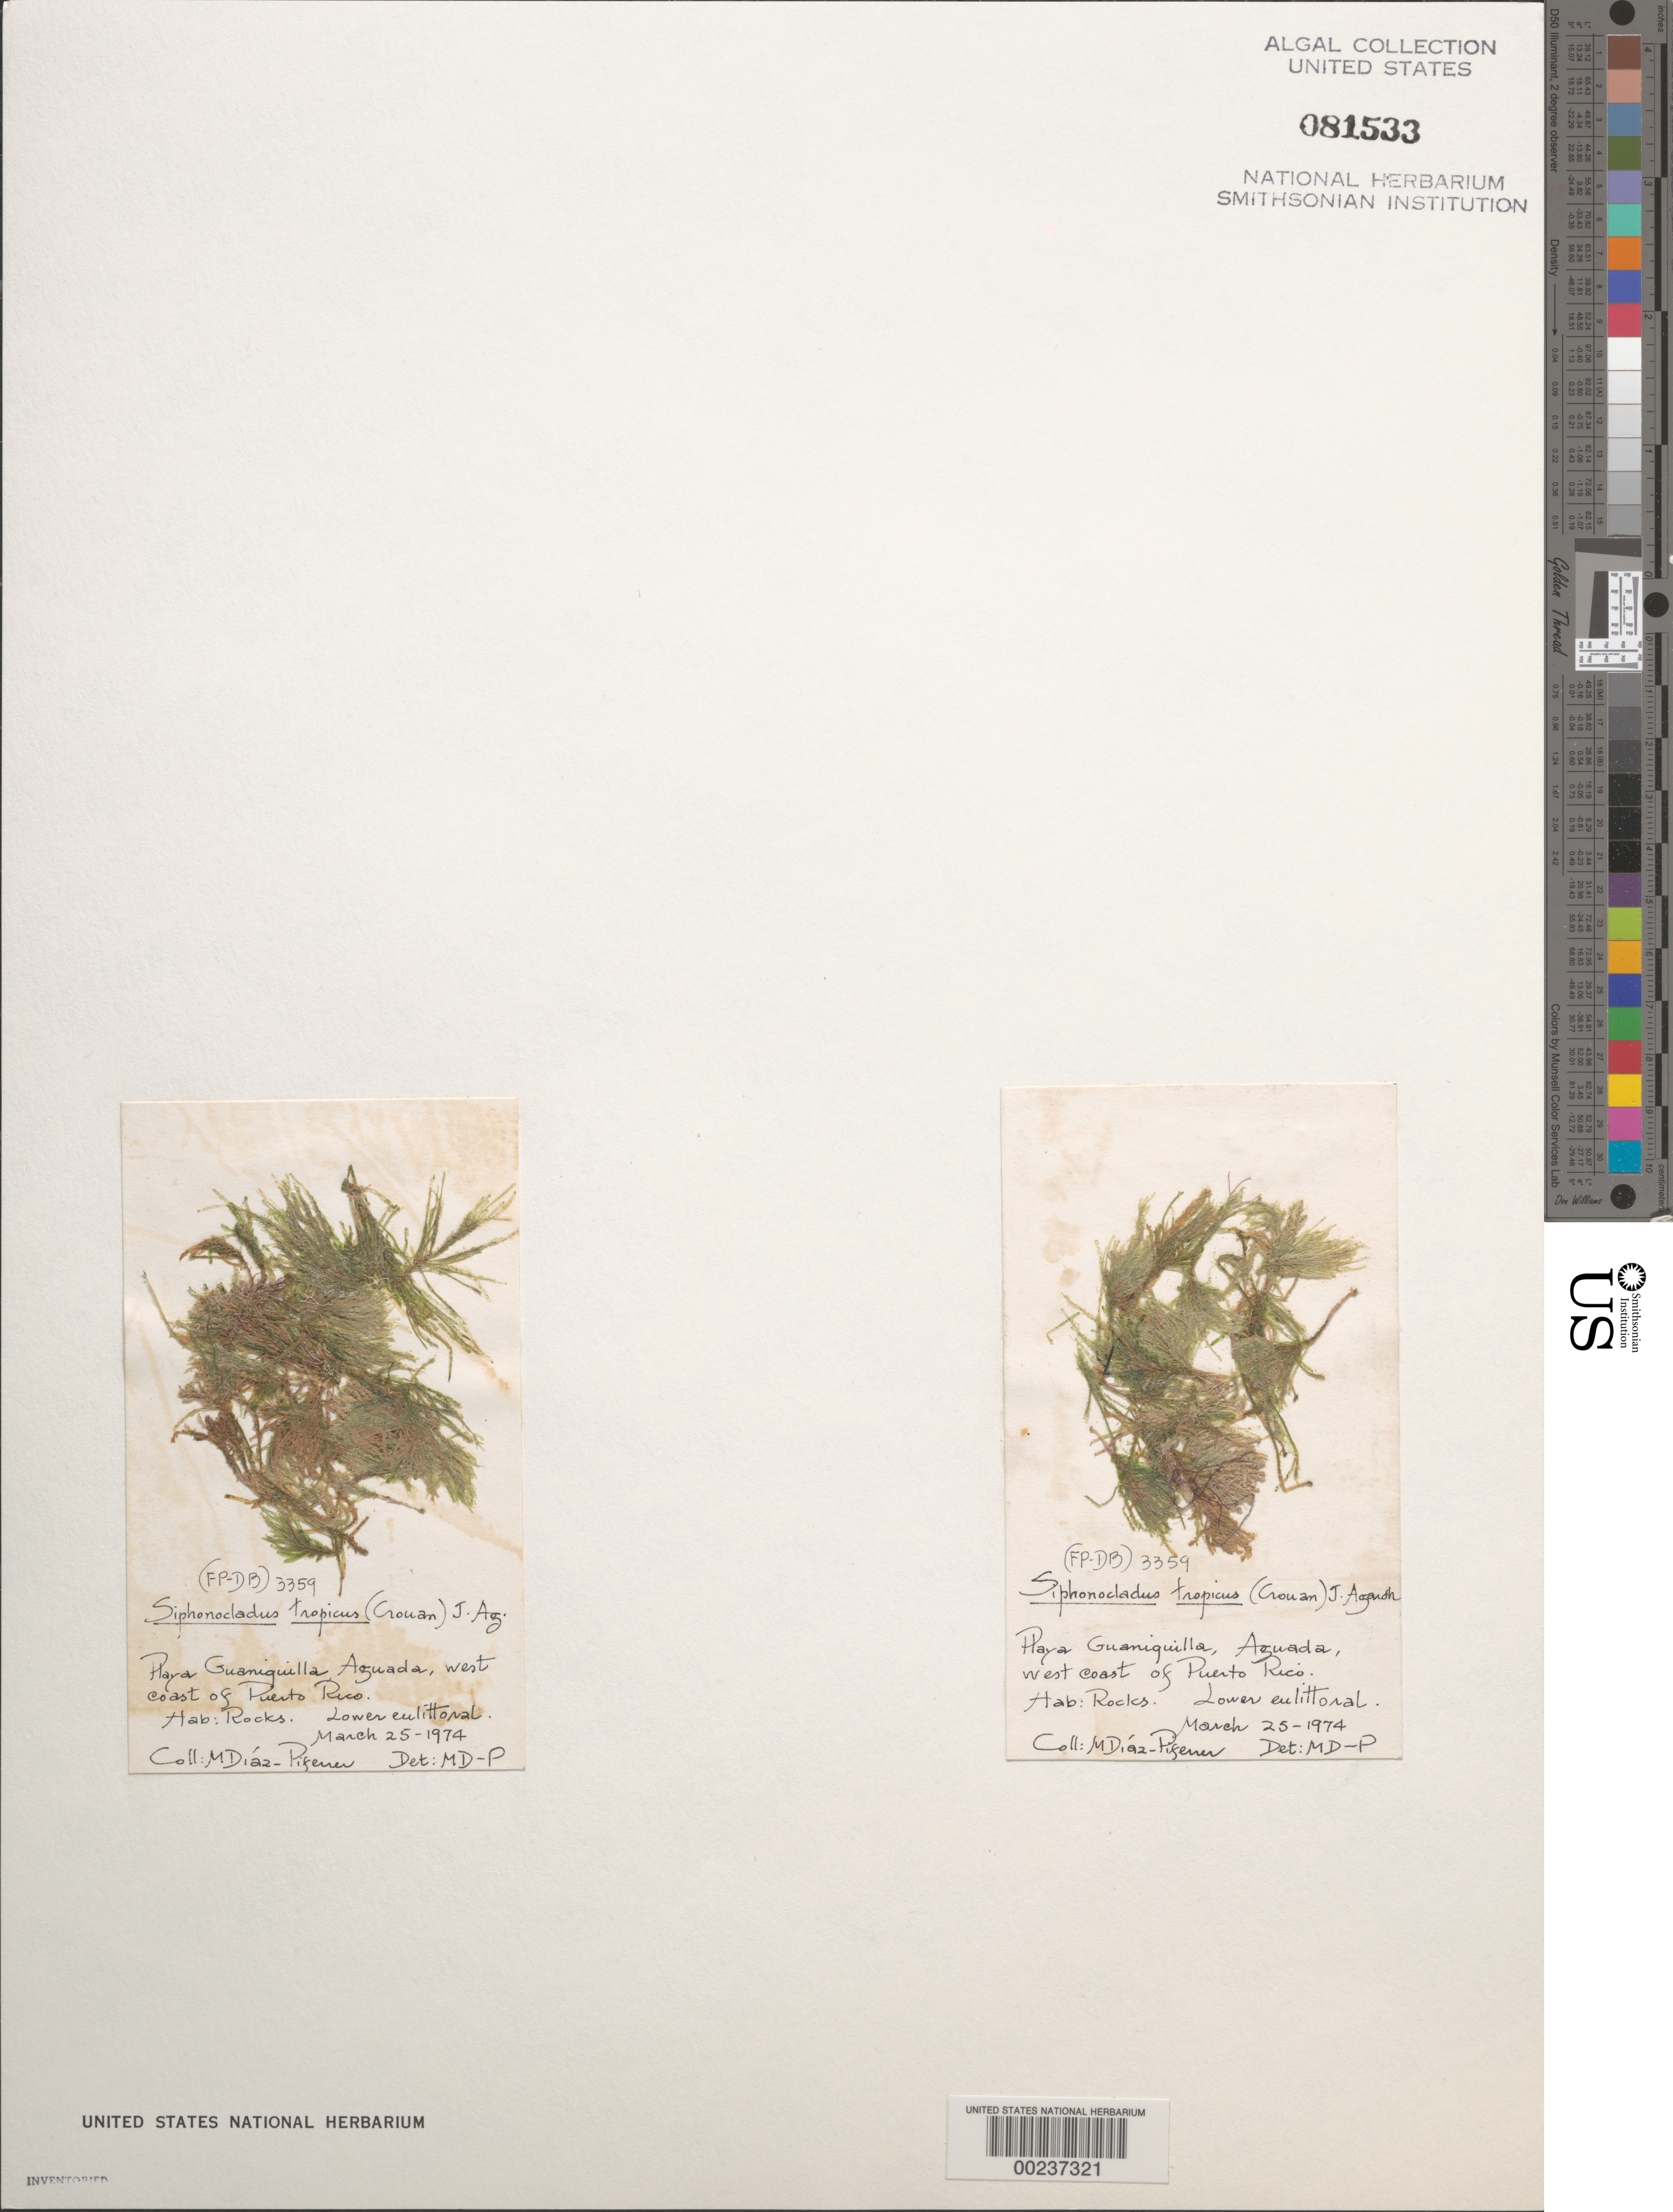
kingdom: Plantae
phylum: Chlorophyta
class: Ulvophyceae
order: Siphonocladales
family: Siphonocladaceae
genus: Siphonocladus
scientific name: Siphonocladus tropicus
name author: (P. Crouan & H. Crouan) J. Agardh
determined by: Diaz-Piferrer, M.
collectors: M. Diaz-Piferrer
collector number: (fp-db) 3359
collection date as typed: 25 Mar 1974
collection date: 1974-03-25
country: Puerto Rico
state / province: Aguada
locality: Playa Guaniquilla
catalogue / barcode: US 81533